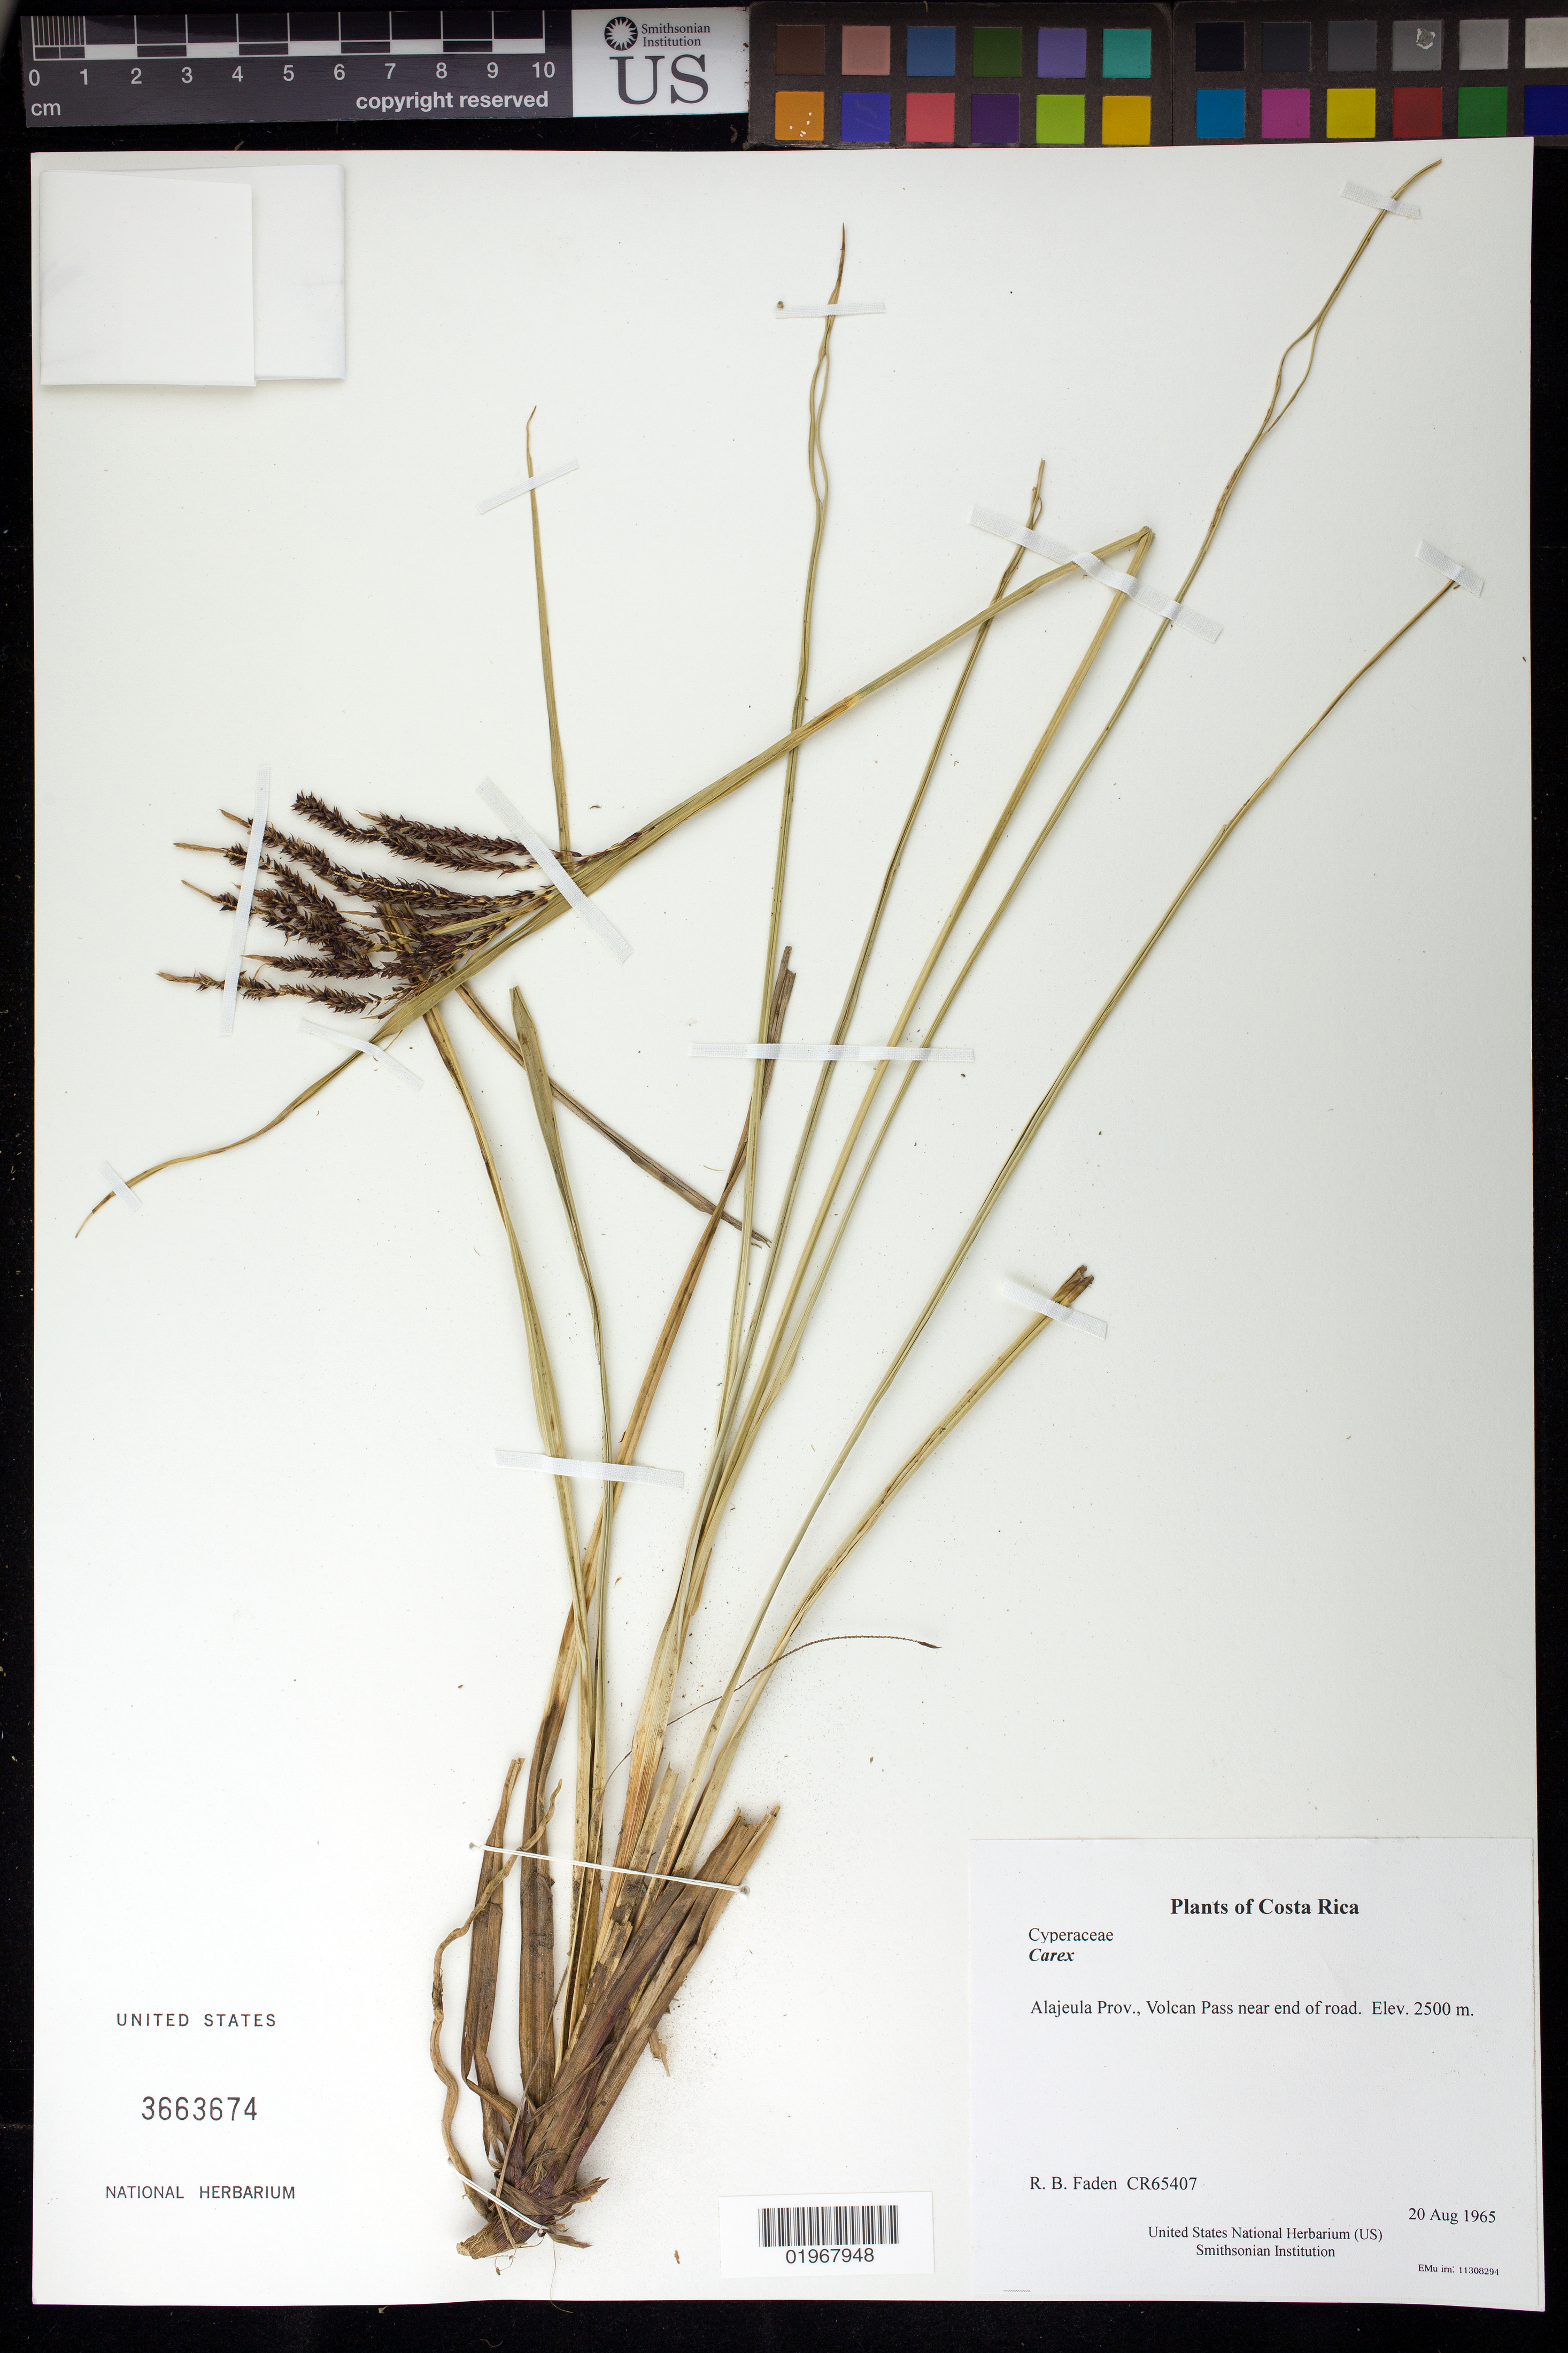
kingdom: Plantae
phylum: Tracheophyta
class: Liliopsida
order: Poales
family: Cyperaceae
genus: Carex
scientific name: Carex sp.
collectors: R. B. Faden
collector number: CR65407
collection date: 1965-08-20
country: Costa Rica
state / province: Alajuela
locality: Volcan Pass near end of road.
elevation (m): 2500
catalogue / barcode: US 3663674